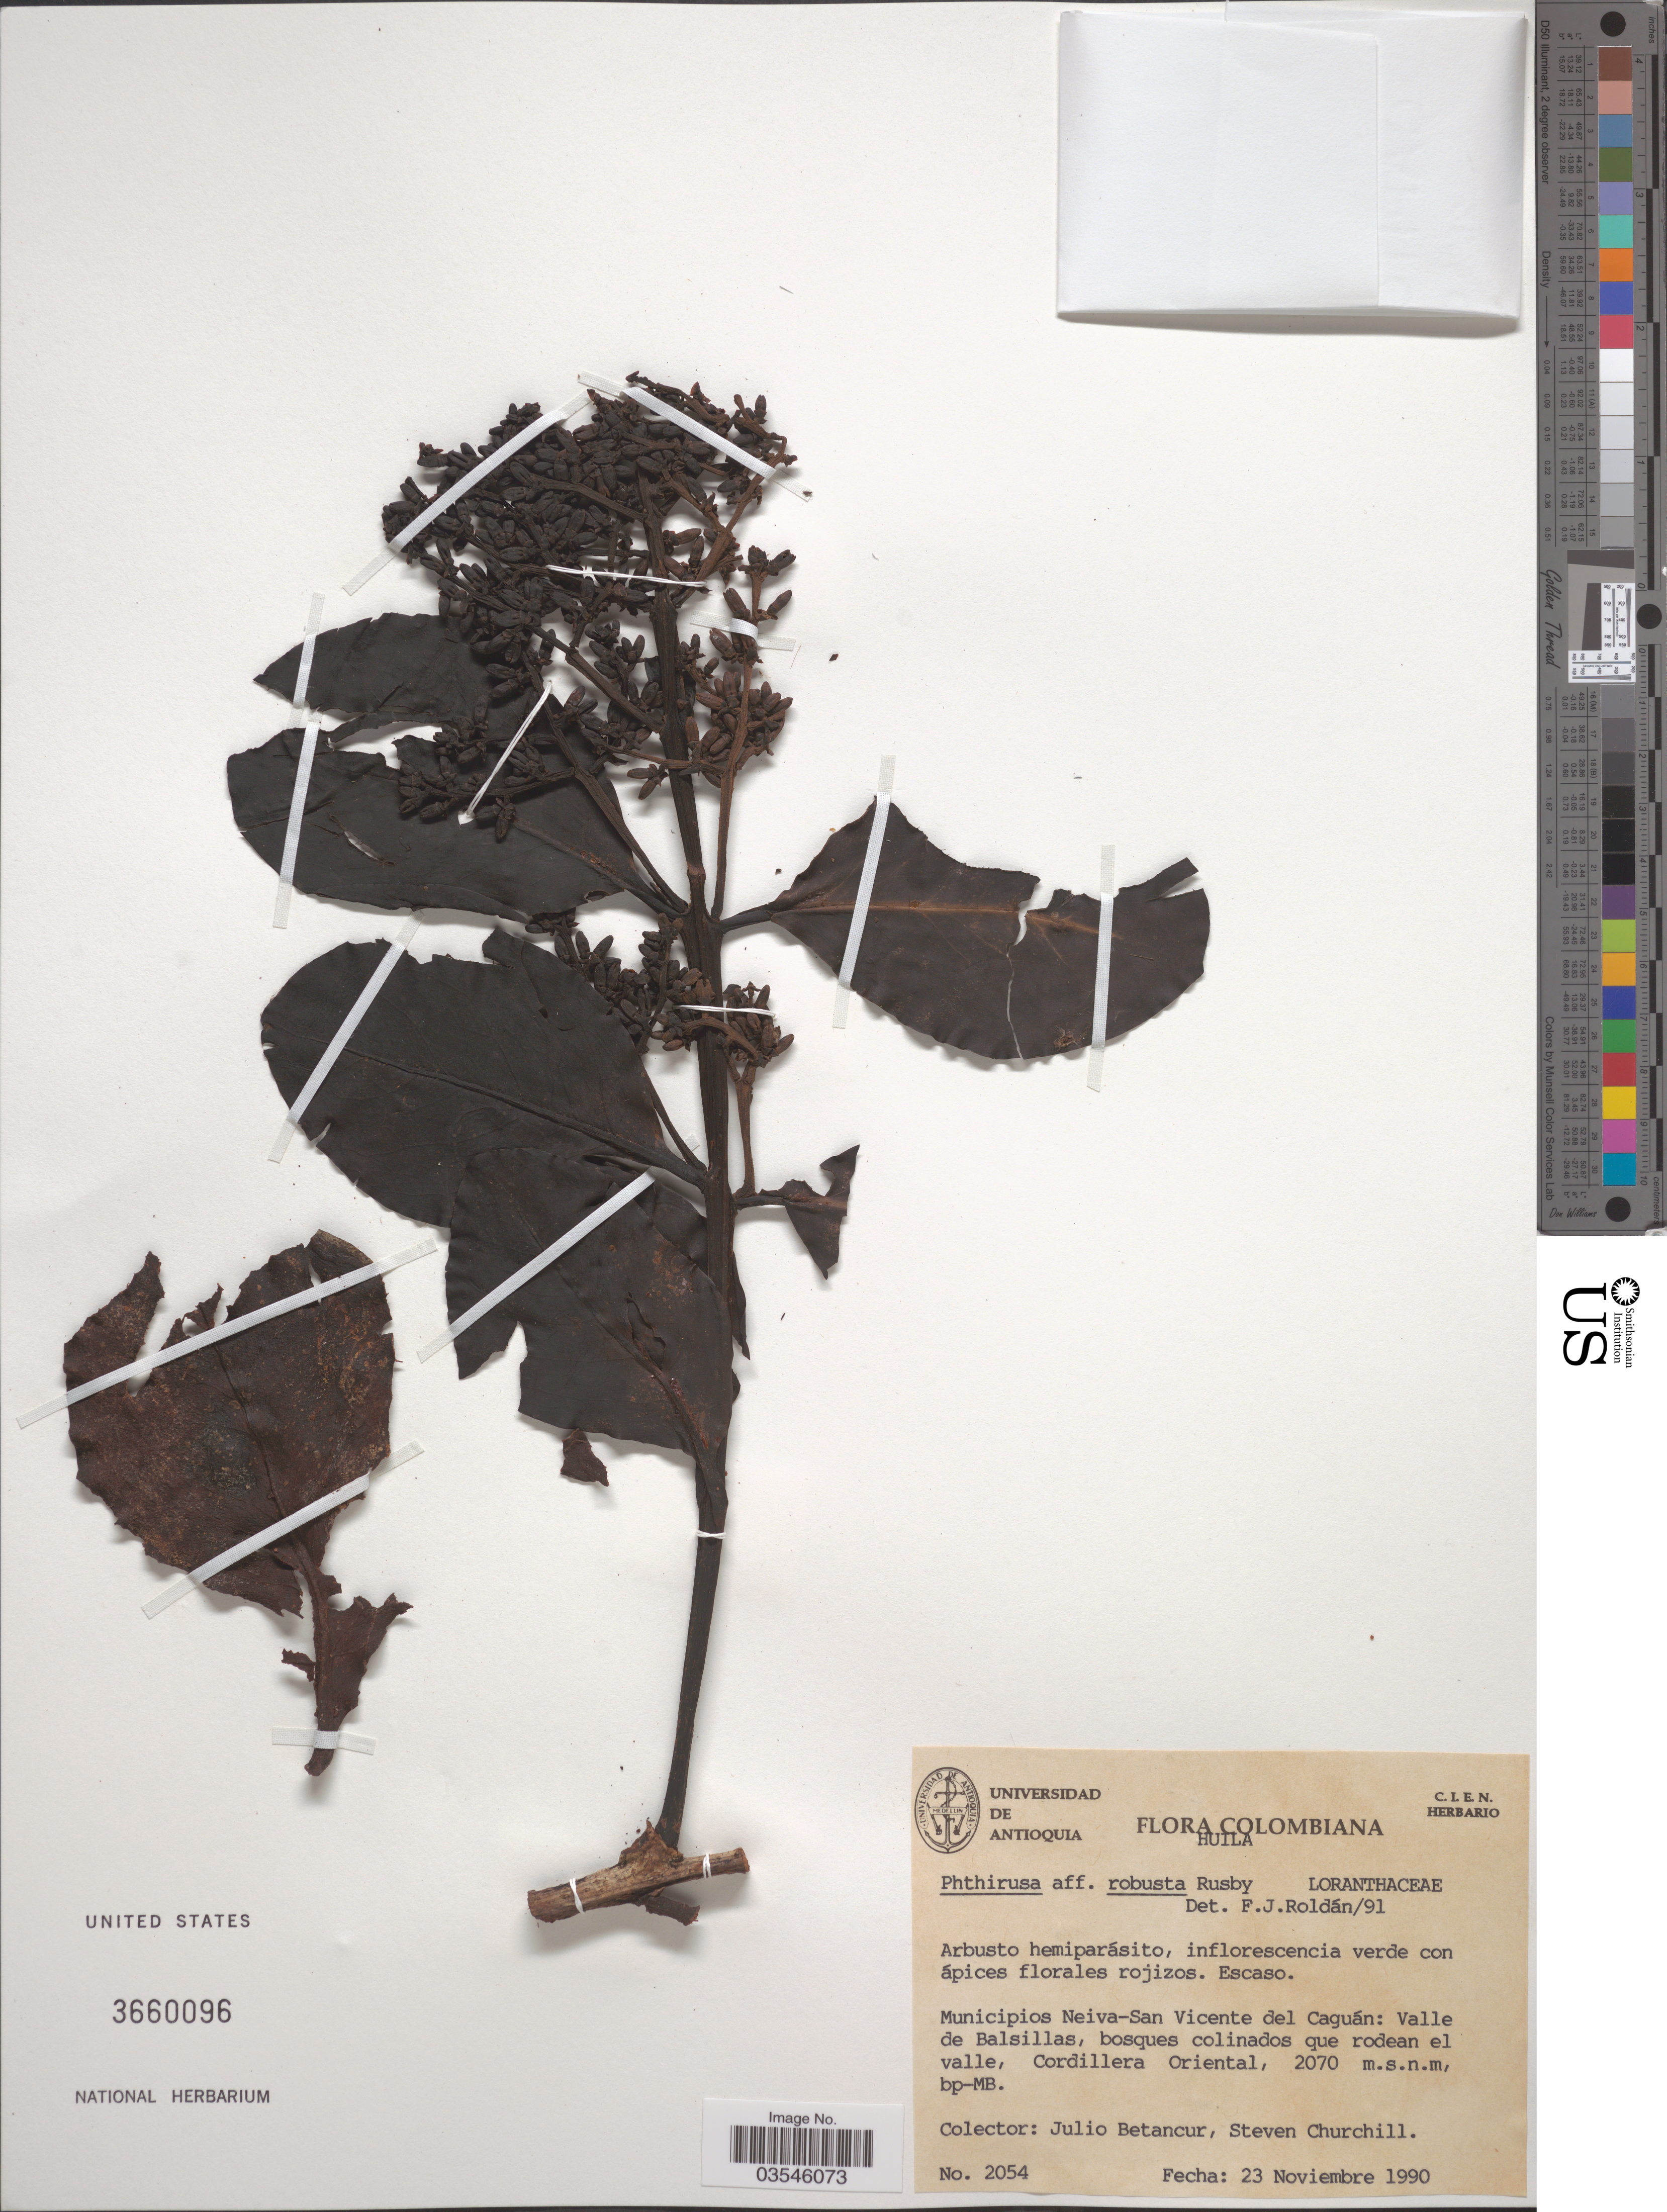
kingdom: Plantae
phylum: Tracheophyta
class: Magnoliopsida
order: Santalales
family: Loranthaceae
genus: Phthirusa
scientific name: Phthirusa robusta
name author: Rusby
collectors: J. Betancur & S. Churchill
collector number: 2054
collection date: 1990-11-23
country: Colombia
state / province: Huila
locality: Municipios Neiva-San Vicente del Caguán: Valle de Balsillas, bosque colinados que rodean el valle, Cordillera Oriental.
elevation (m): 2070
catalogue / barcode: US 3660096